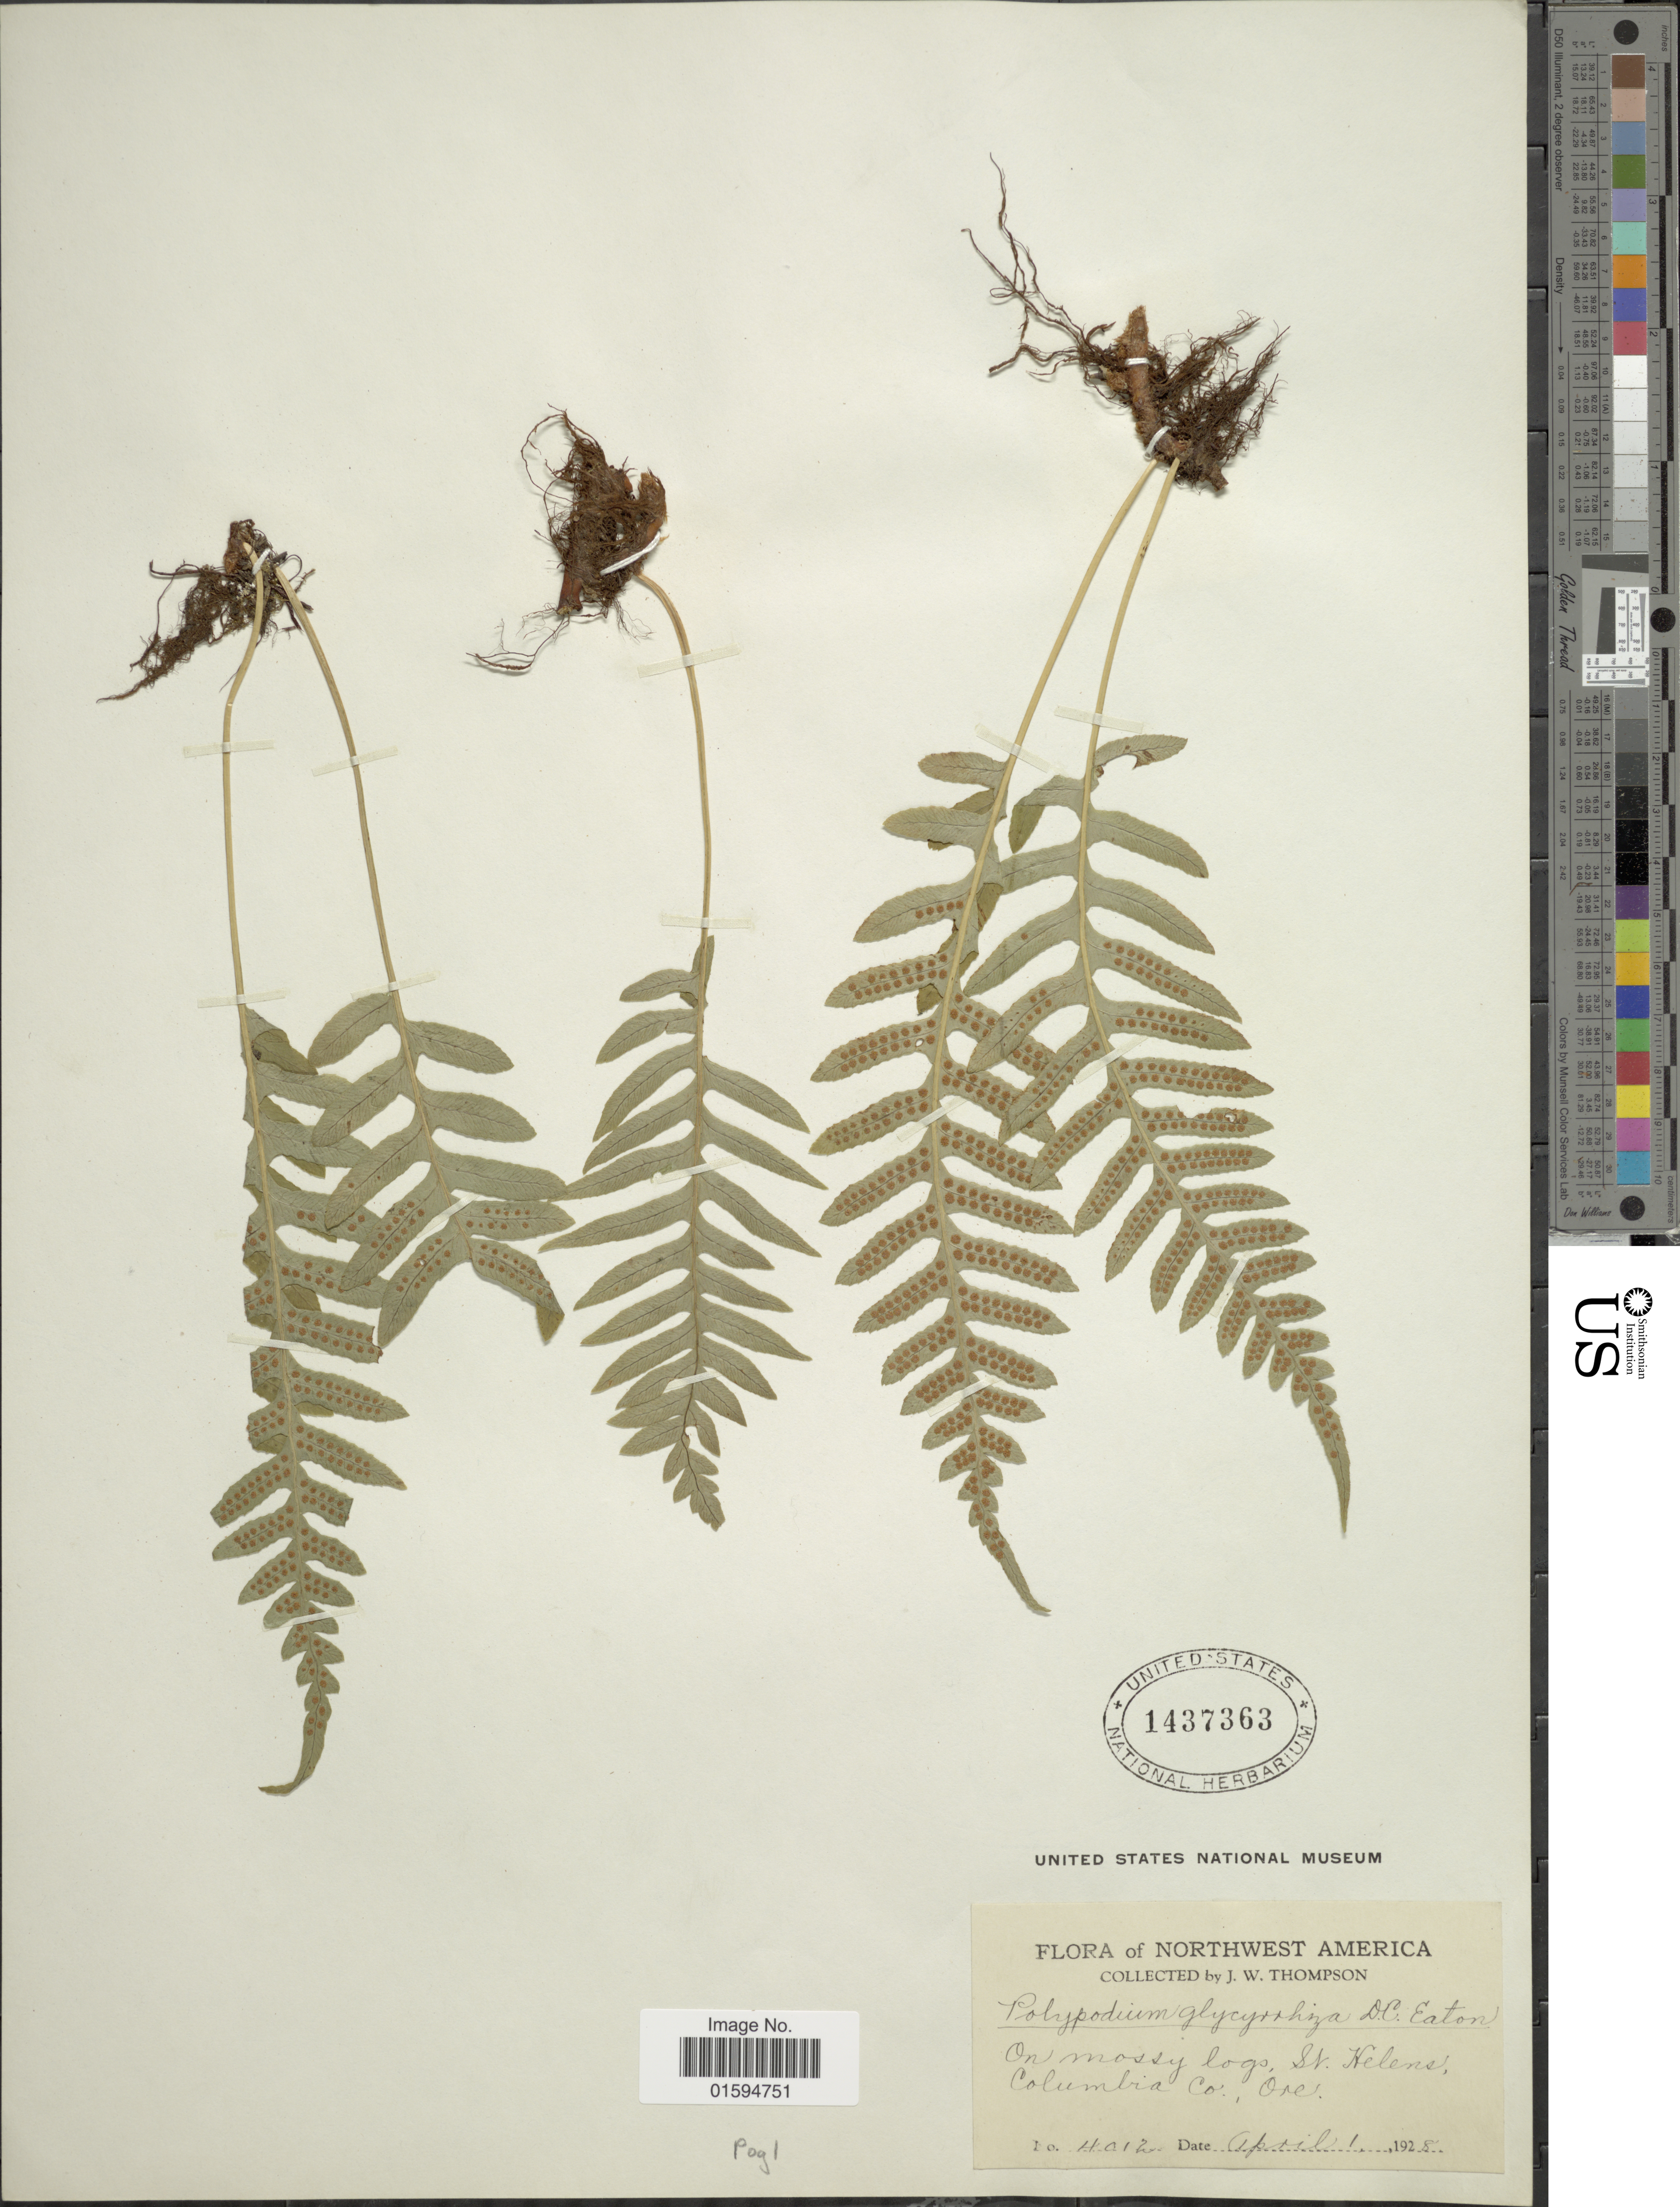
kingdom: Plantae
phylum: Tracheophyta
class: Polypodiopsida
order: Polypodiales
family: Polypodiaceae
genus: Polypodium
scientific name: Polypodium glycyrrhiza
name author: D.C. Eaton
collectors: J. W. Thompson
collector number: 4012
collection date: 1928-04-01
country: United States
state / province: Oregon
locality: Nortwest America, St. Kelens, Colombia Co.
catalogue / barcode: US 1437363